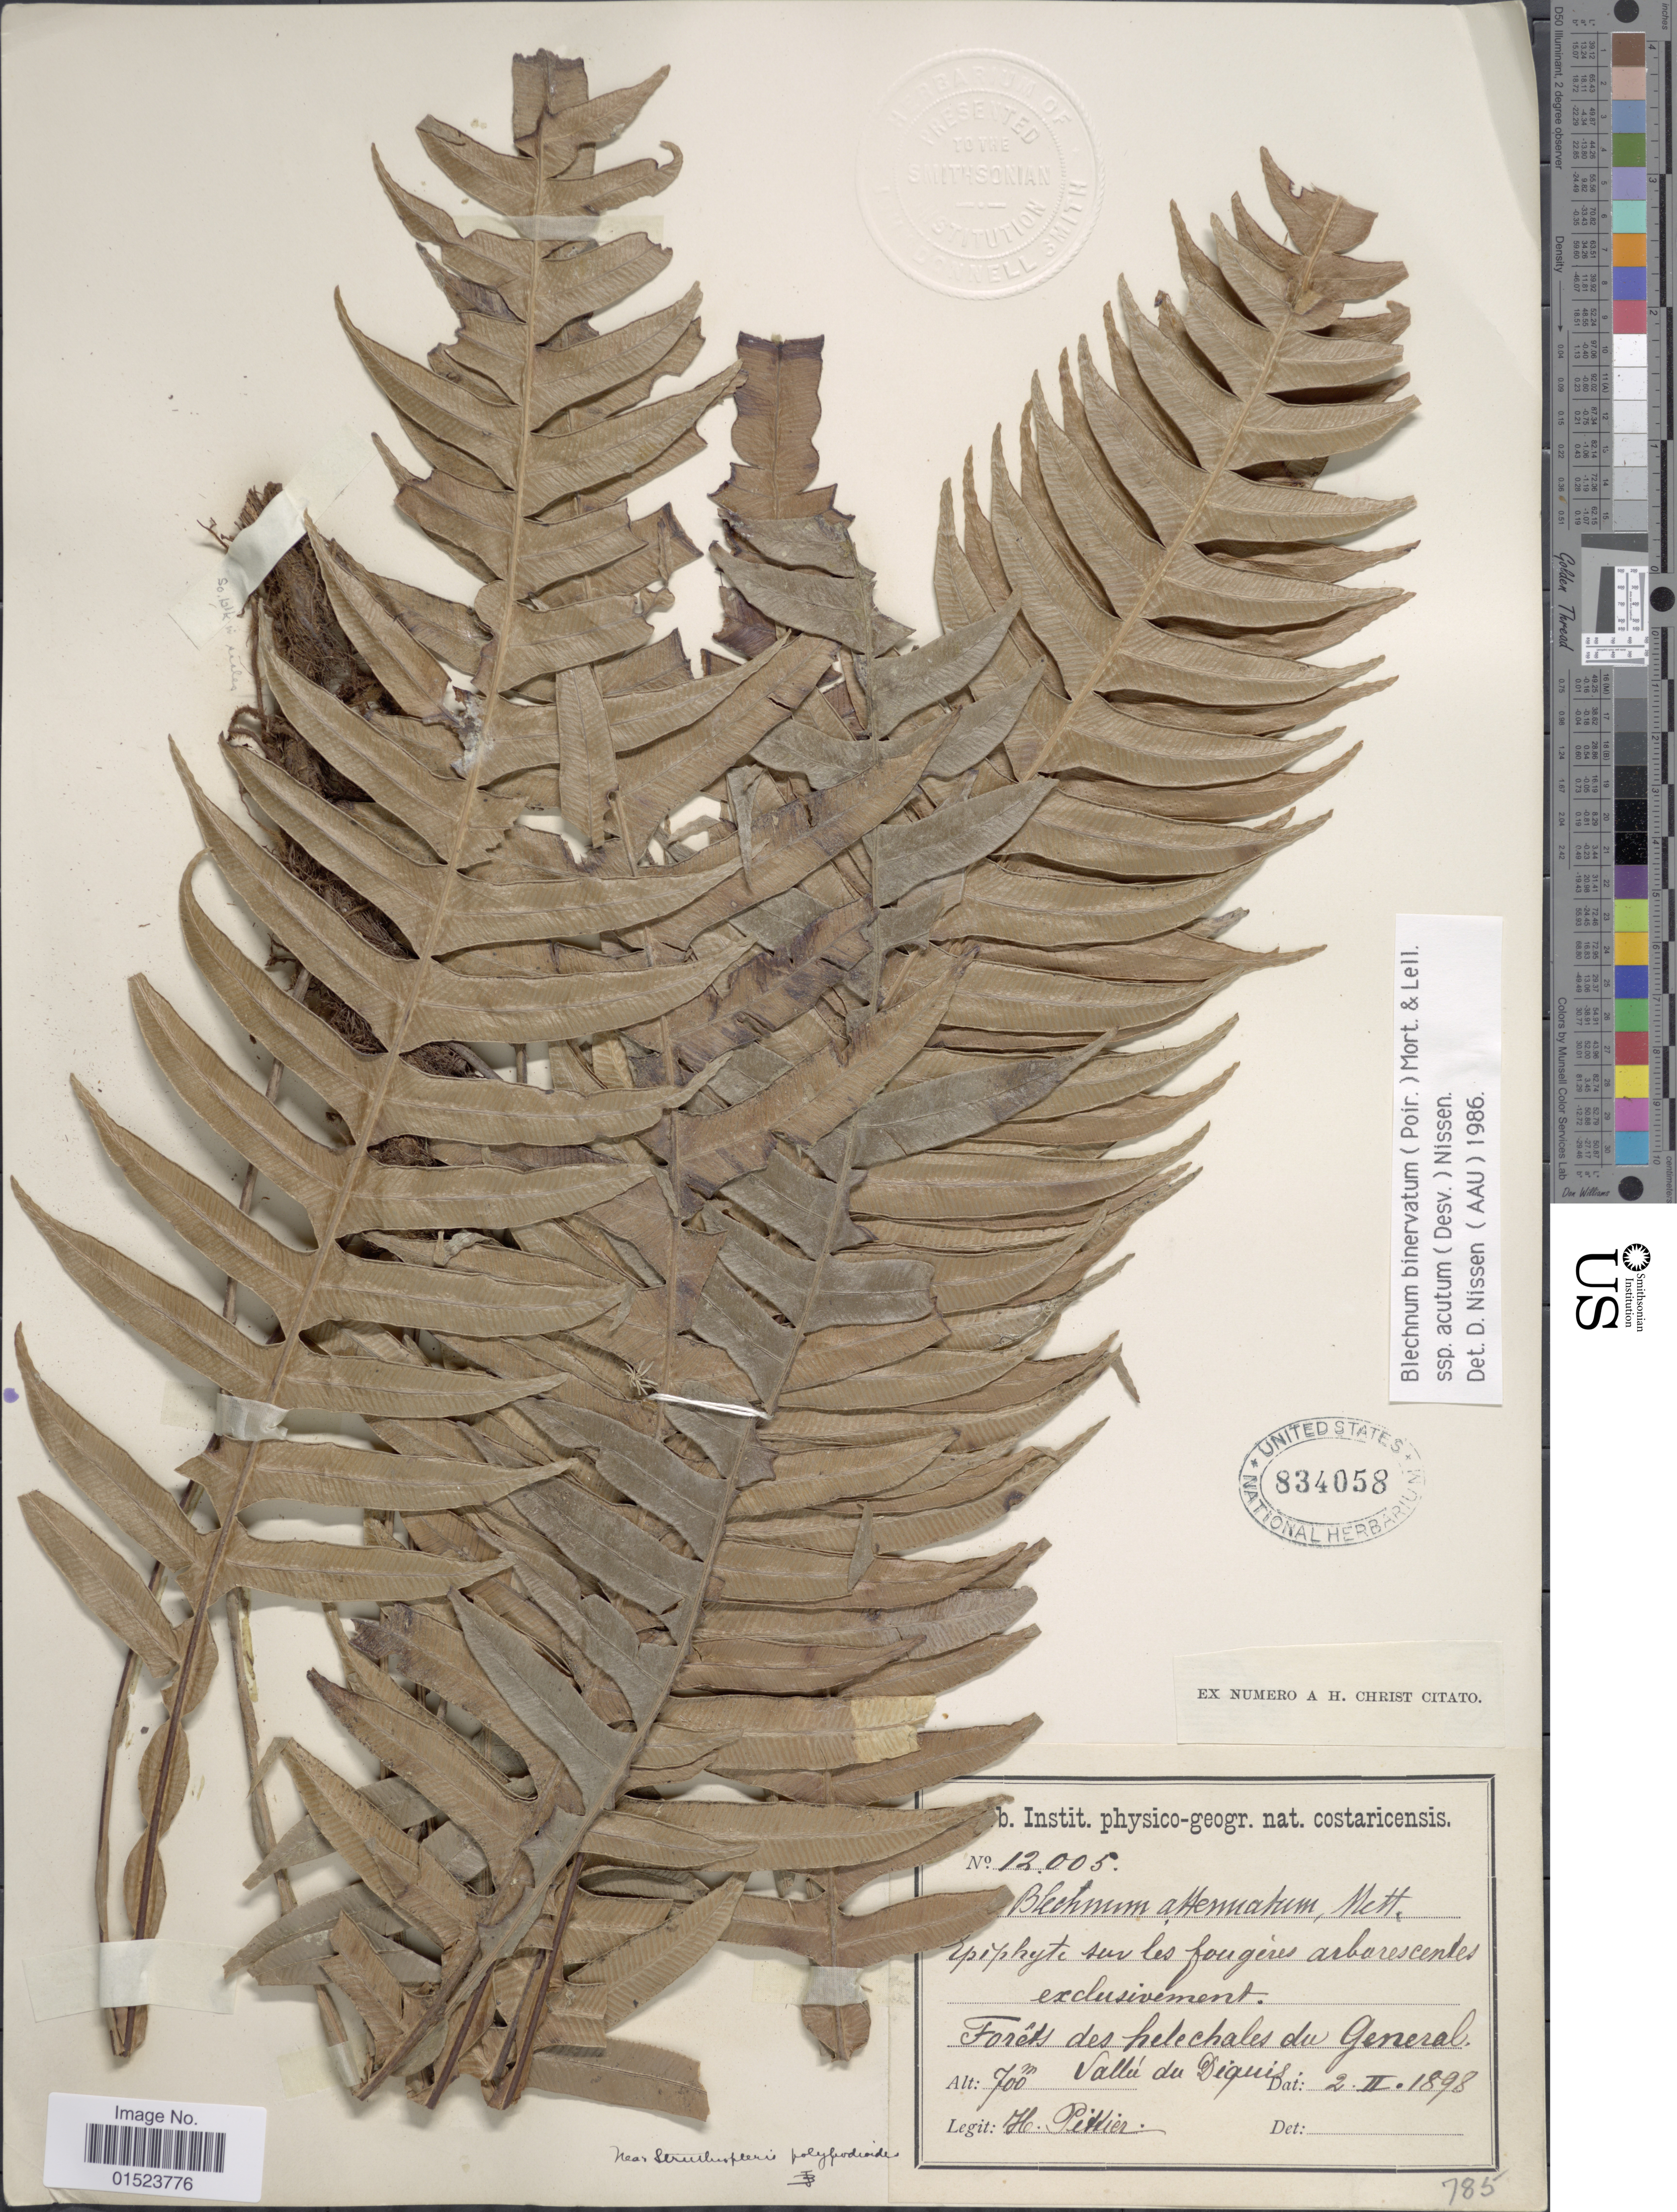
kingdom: Plantae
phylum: Tracheophyta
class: Polypodiopsida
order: Polypodiales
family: Blechnaceae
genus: Blechnum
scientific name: Blechnum ensiforme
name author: (Liebm.) C. Chr.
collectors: H. F. Pittier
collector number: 12005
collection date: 1898-02-02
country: Costa Rica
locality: Forêts des helechales du General, Valleé du Diquis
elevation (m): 700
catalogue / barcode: US 834058